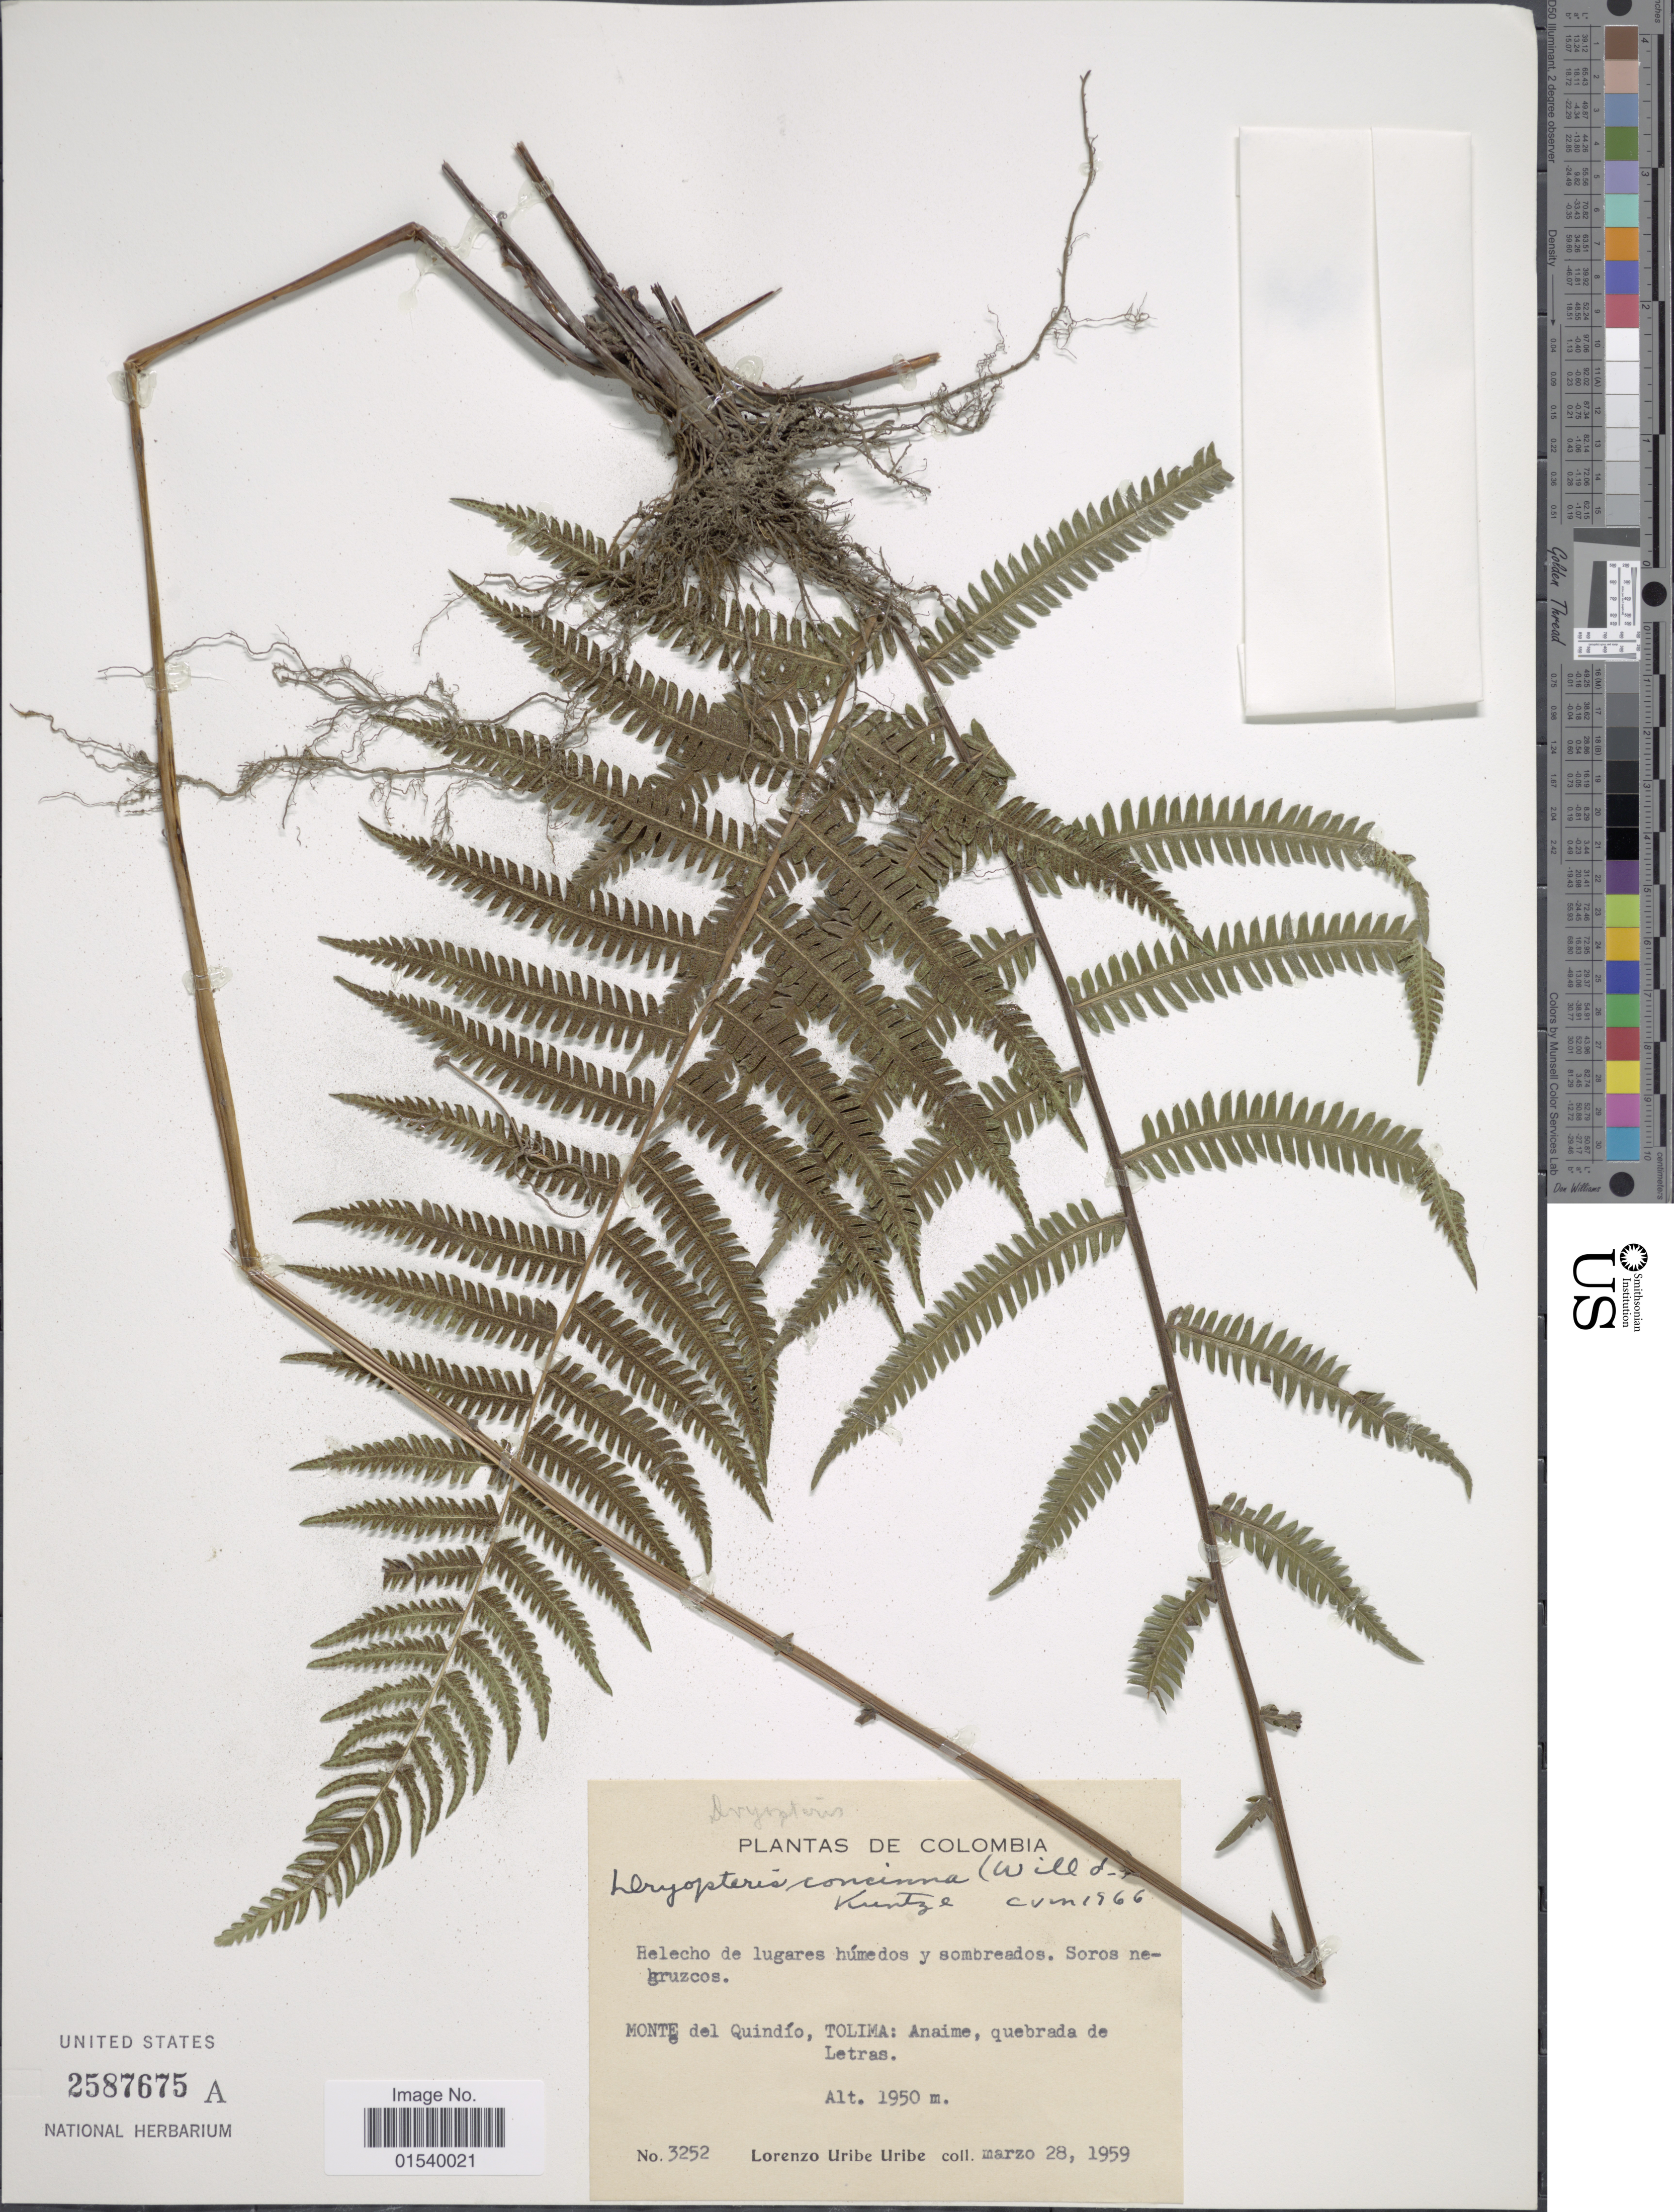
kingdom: Plantae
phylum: Tracheophyta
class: Polypodiopsida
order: Polypodiales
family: Thelypteridaceae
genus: Amauropelta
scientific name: Amauropelta concinna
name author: (Willd.) Pic. Serm.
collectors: L. Uribe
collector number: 3252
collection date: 1959-03-28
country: Colombia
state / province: Tolima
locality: Monte del Quindío, Anaime, quebrada de Letras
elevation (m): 1950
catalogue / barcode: US 2587675A